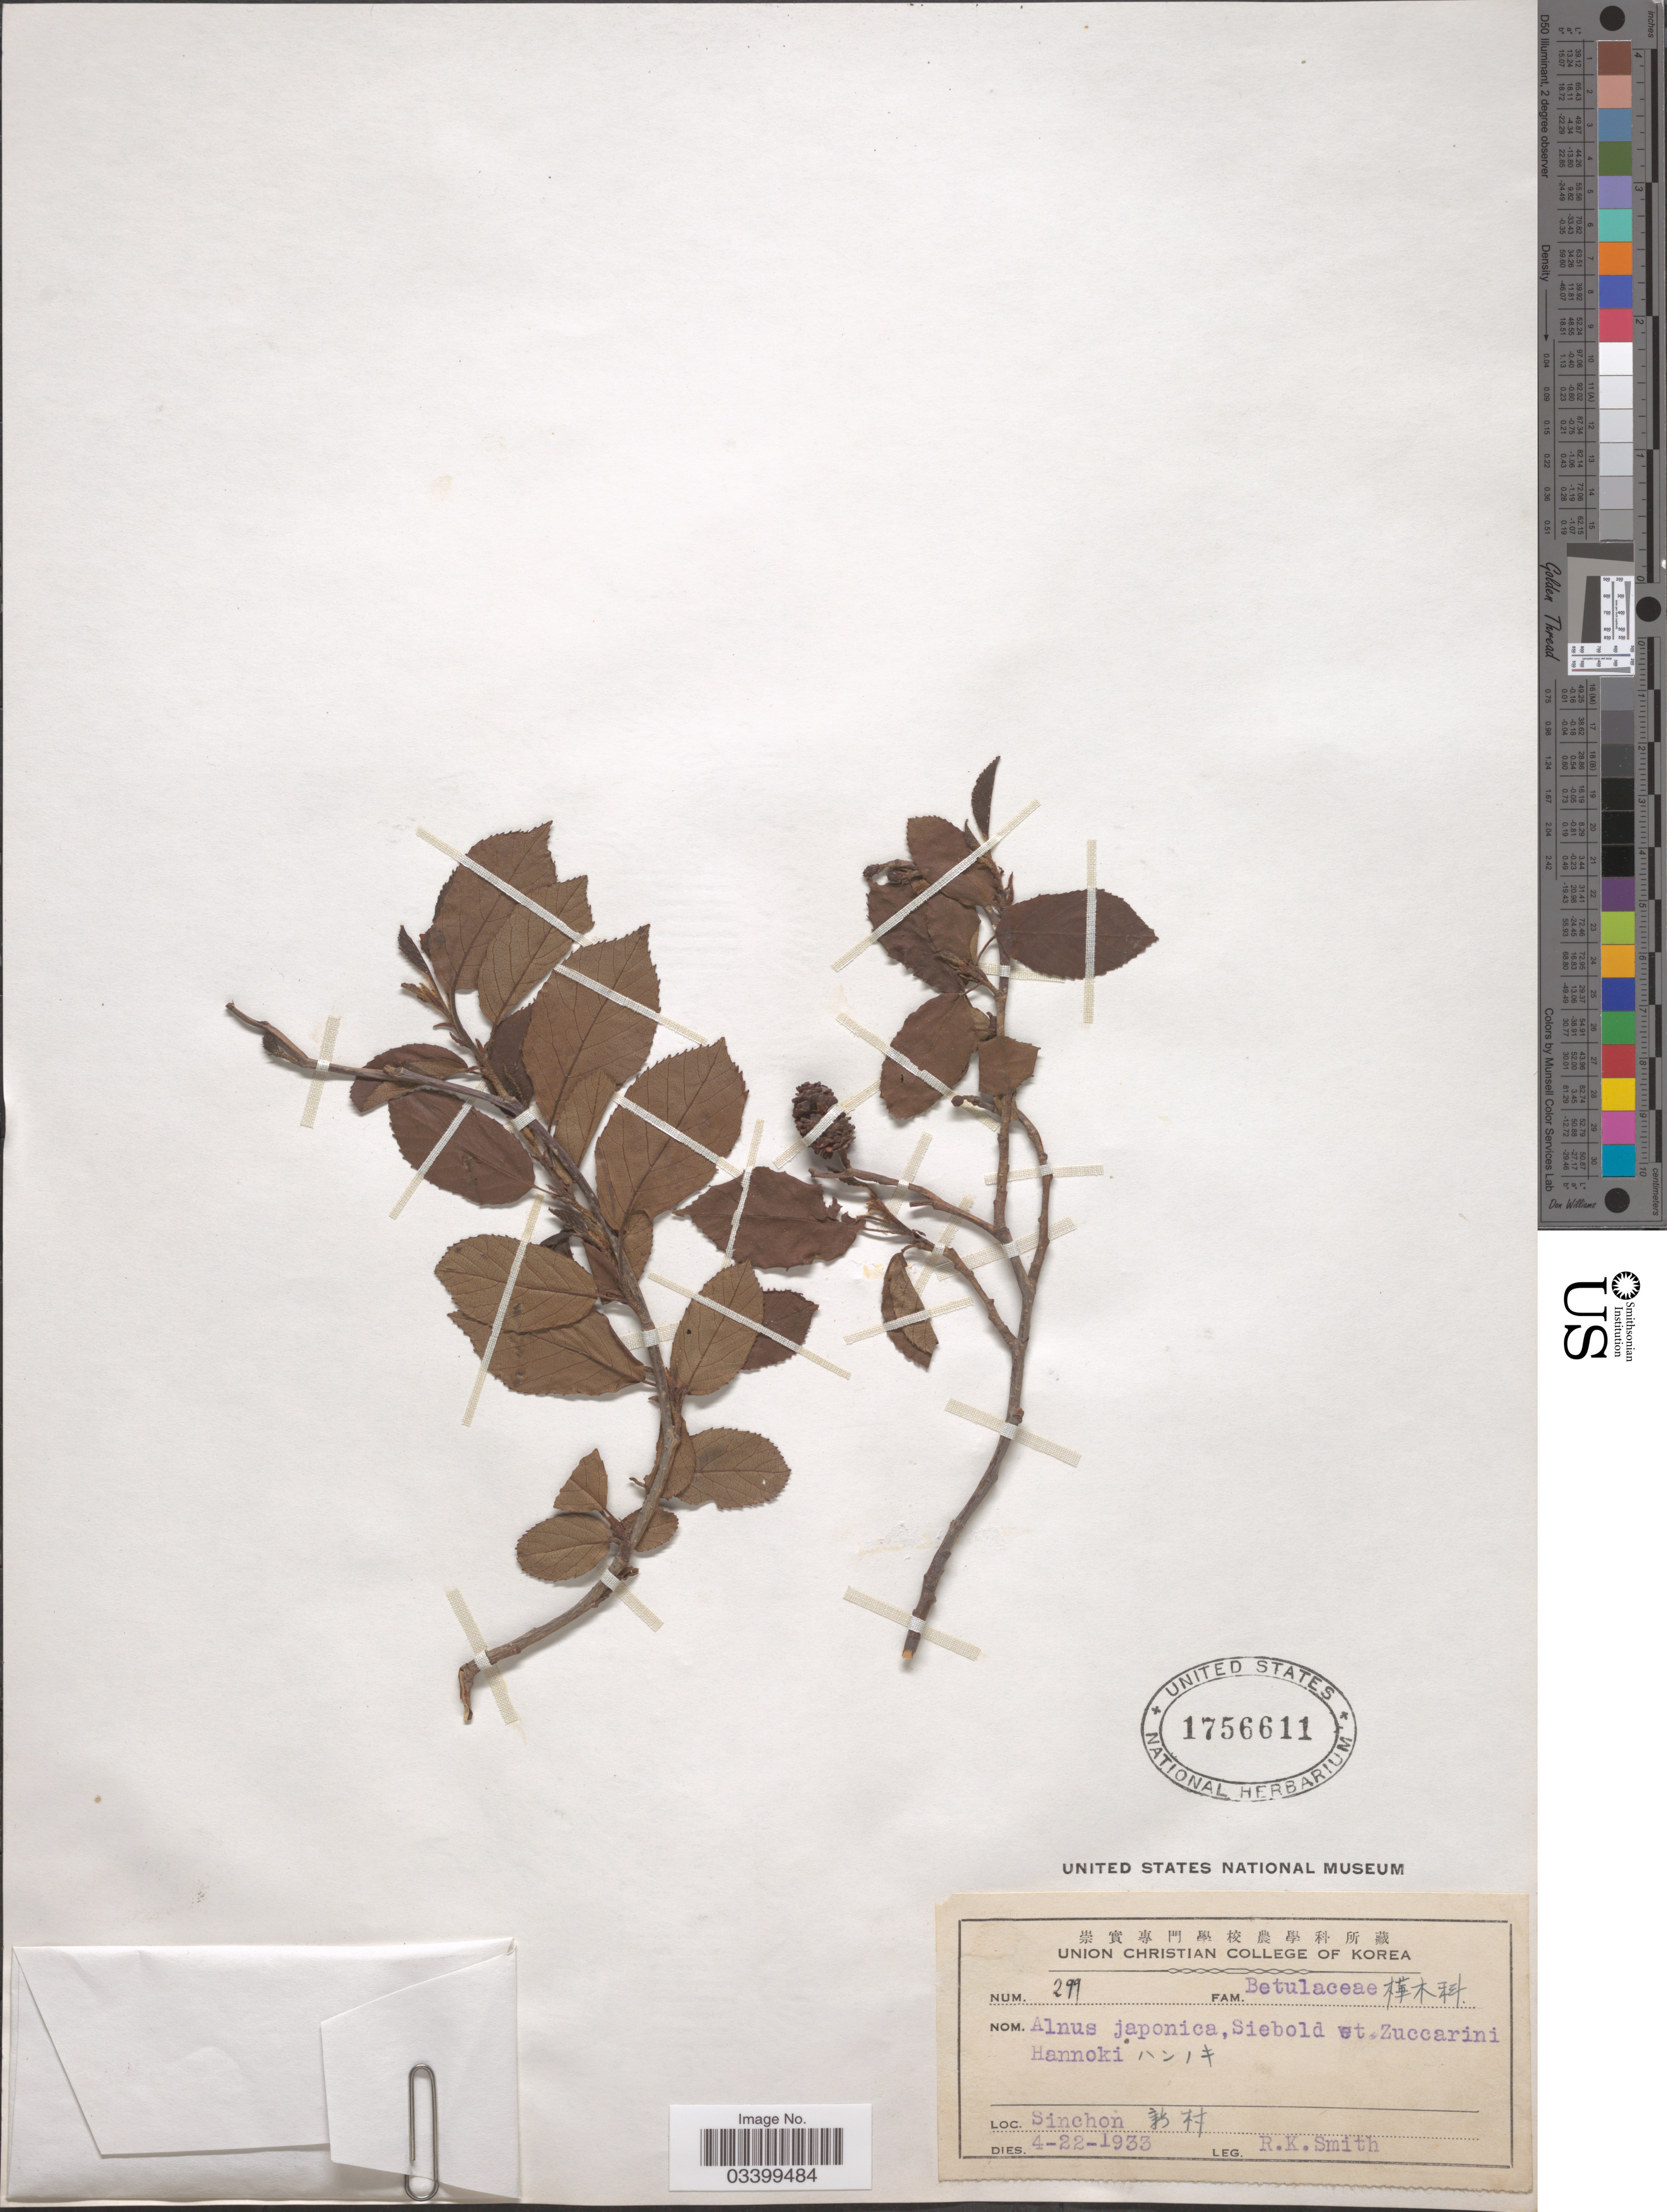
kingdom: Plantae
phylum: Tracheophyta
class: Magnoliopsida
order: Fagales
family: Betulaceae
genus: Alnus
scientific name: Alnus japonica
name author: (Thunb.) Steud.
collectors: R. Smith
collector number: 299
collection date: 1933-04-22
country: South Korea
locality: Sinchon X.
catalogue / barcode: US 1756611